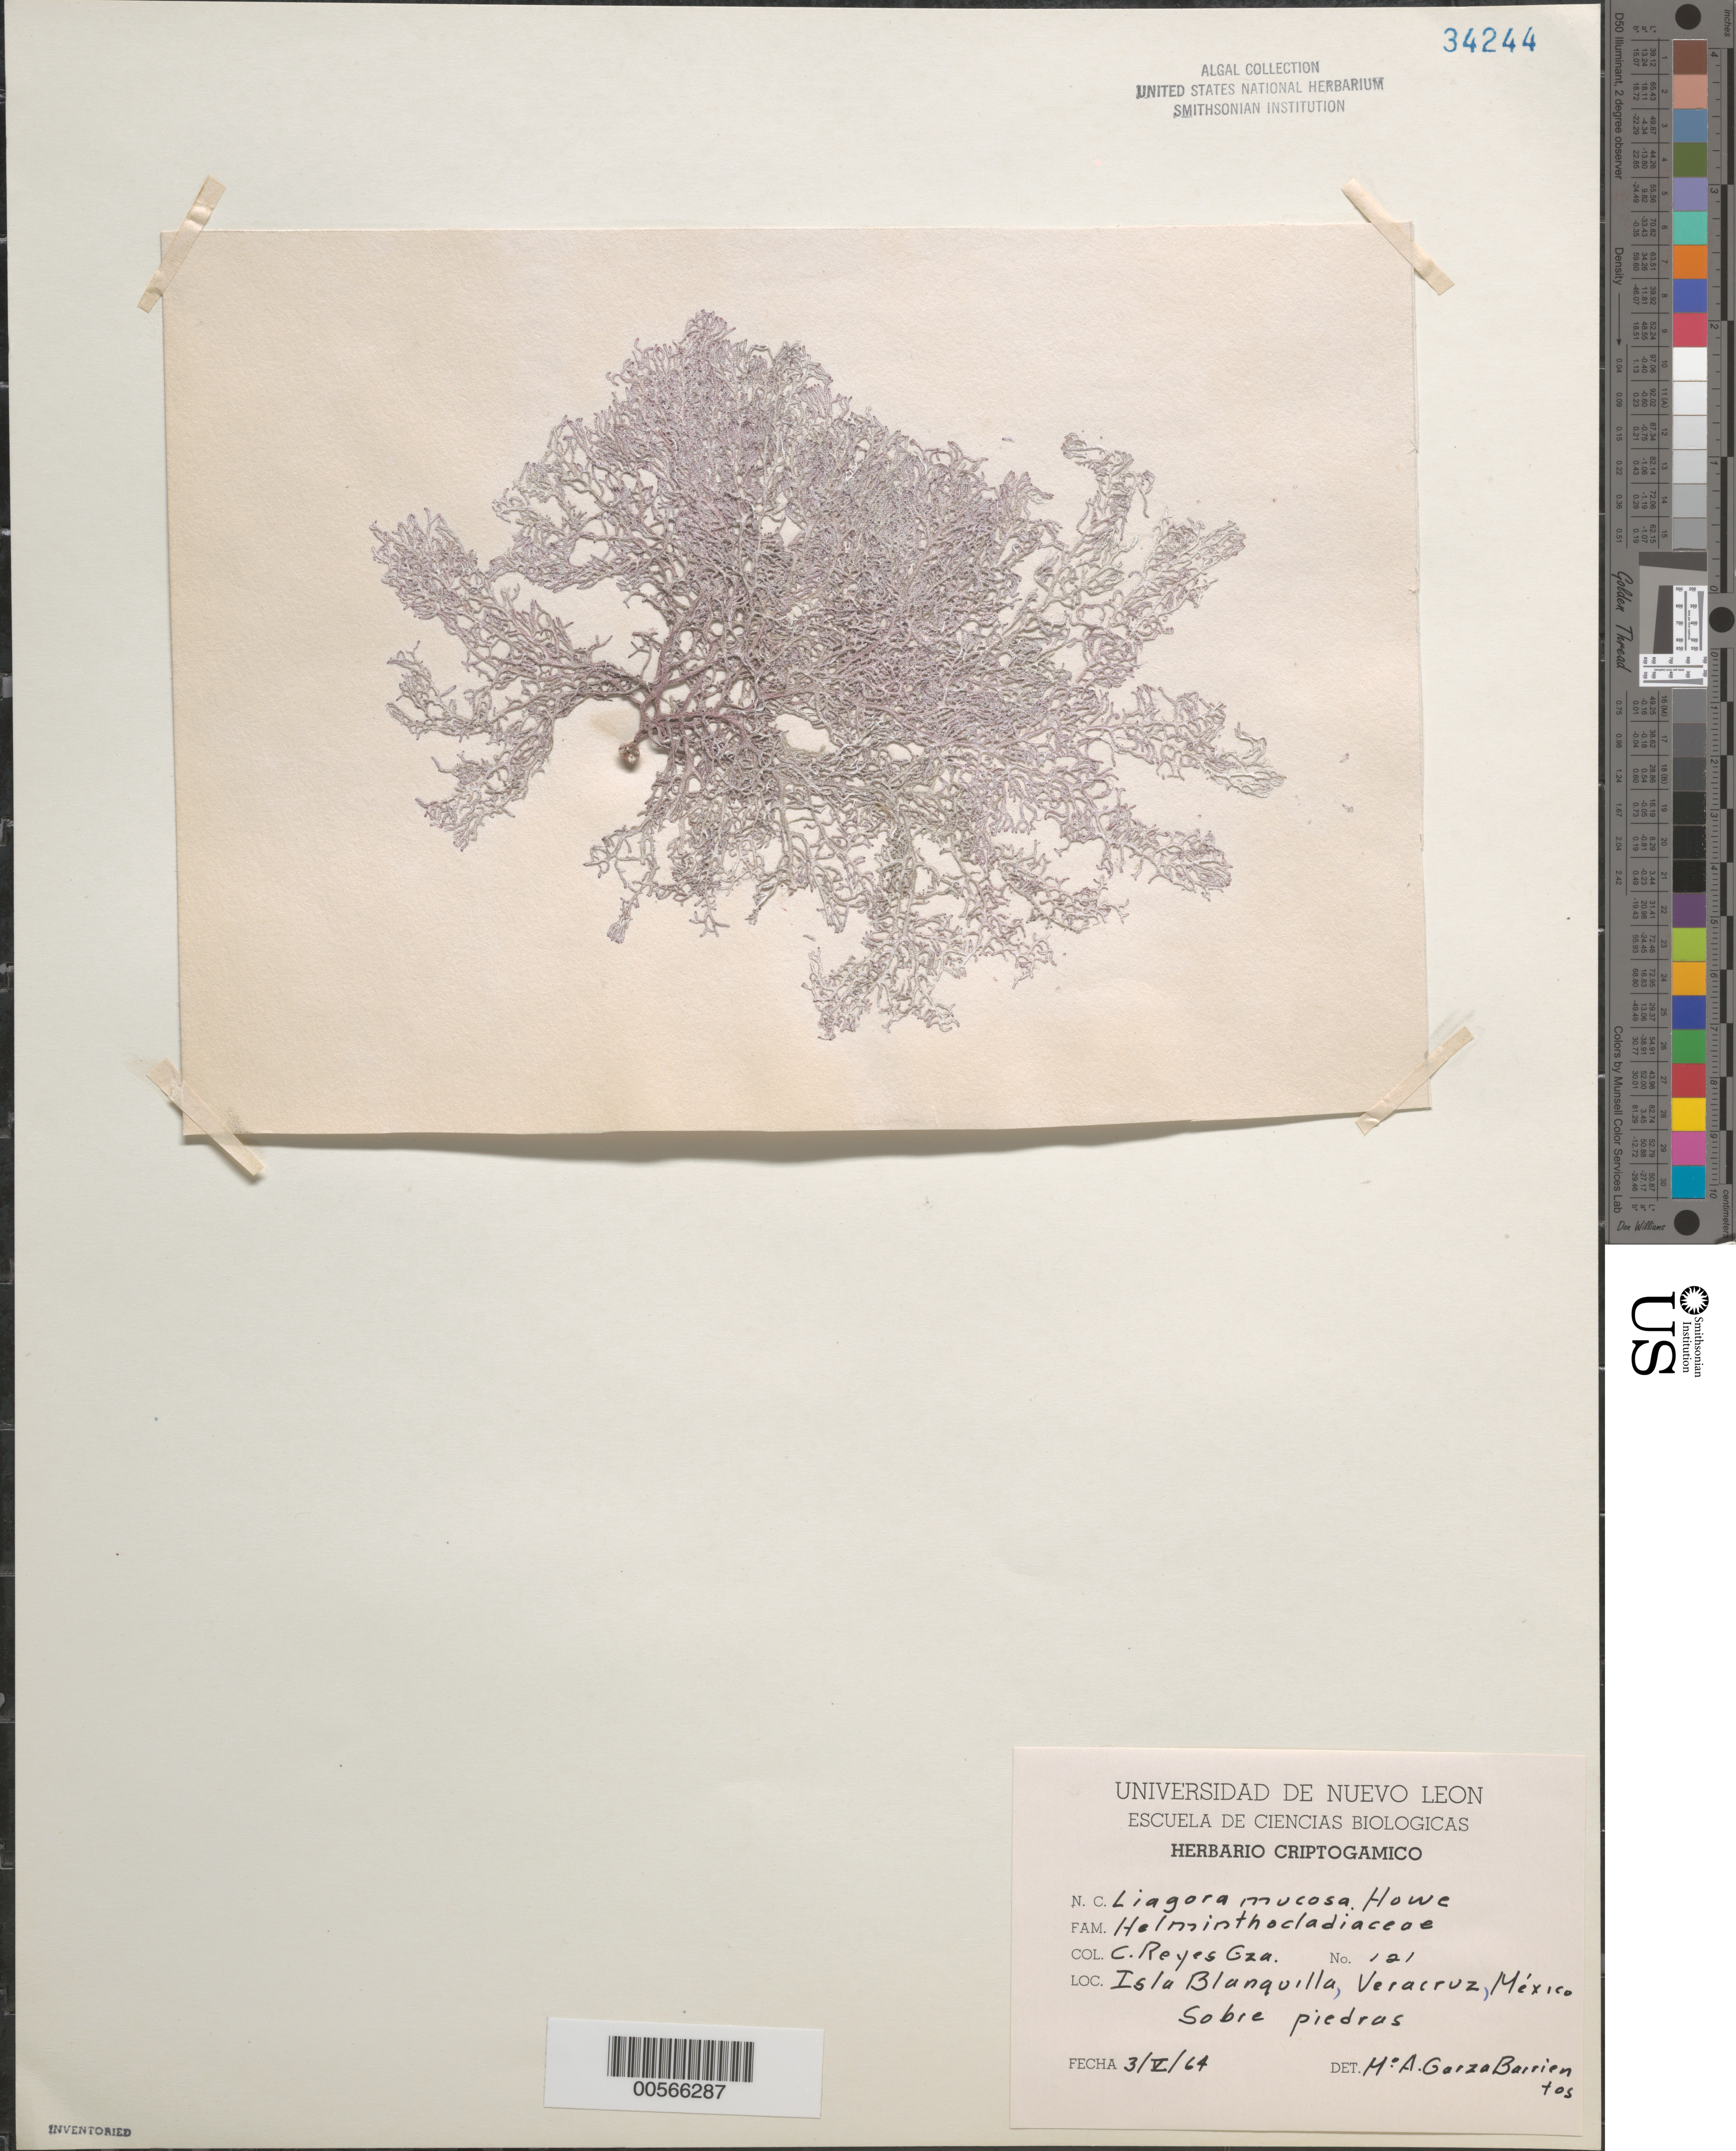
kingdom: Plantae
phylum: Rhodophyta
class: Florideophyceae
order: Nemaliales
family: Liagoraceae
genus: Gloiocallis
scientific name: Gloiocallis dendroidea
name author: (P. Crouan & H. Crouan) S.-M. Lin et al.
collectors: C. Reyes Garza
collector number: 121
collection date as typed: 03 May 1964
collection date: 1964-05-03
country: Mexico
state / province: Veracruz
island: Isla Blanquilla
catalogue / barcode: US 34244